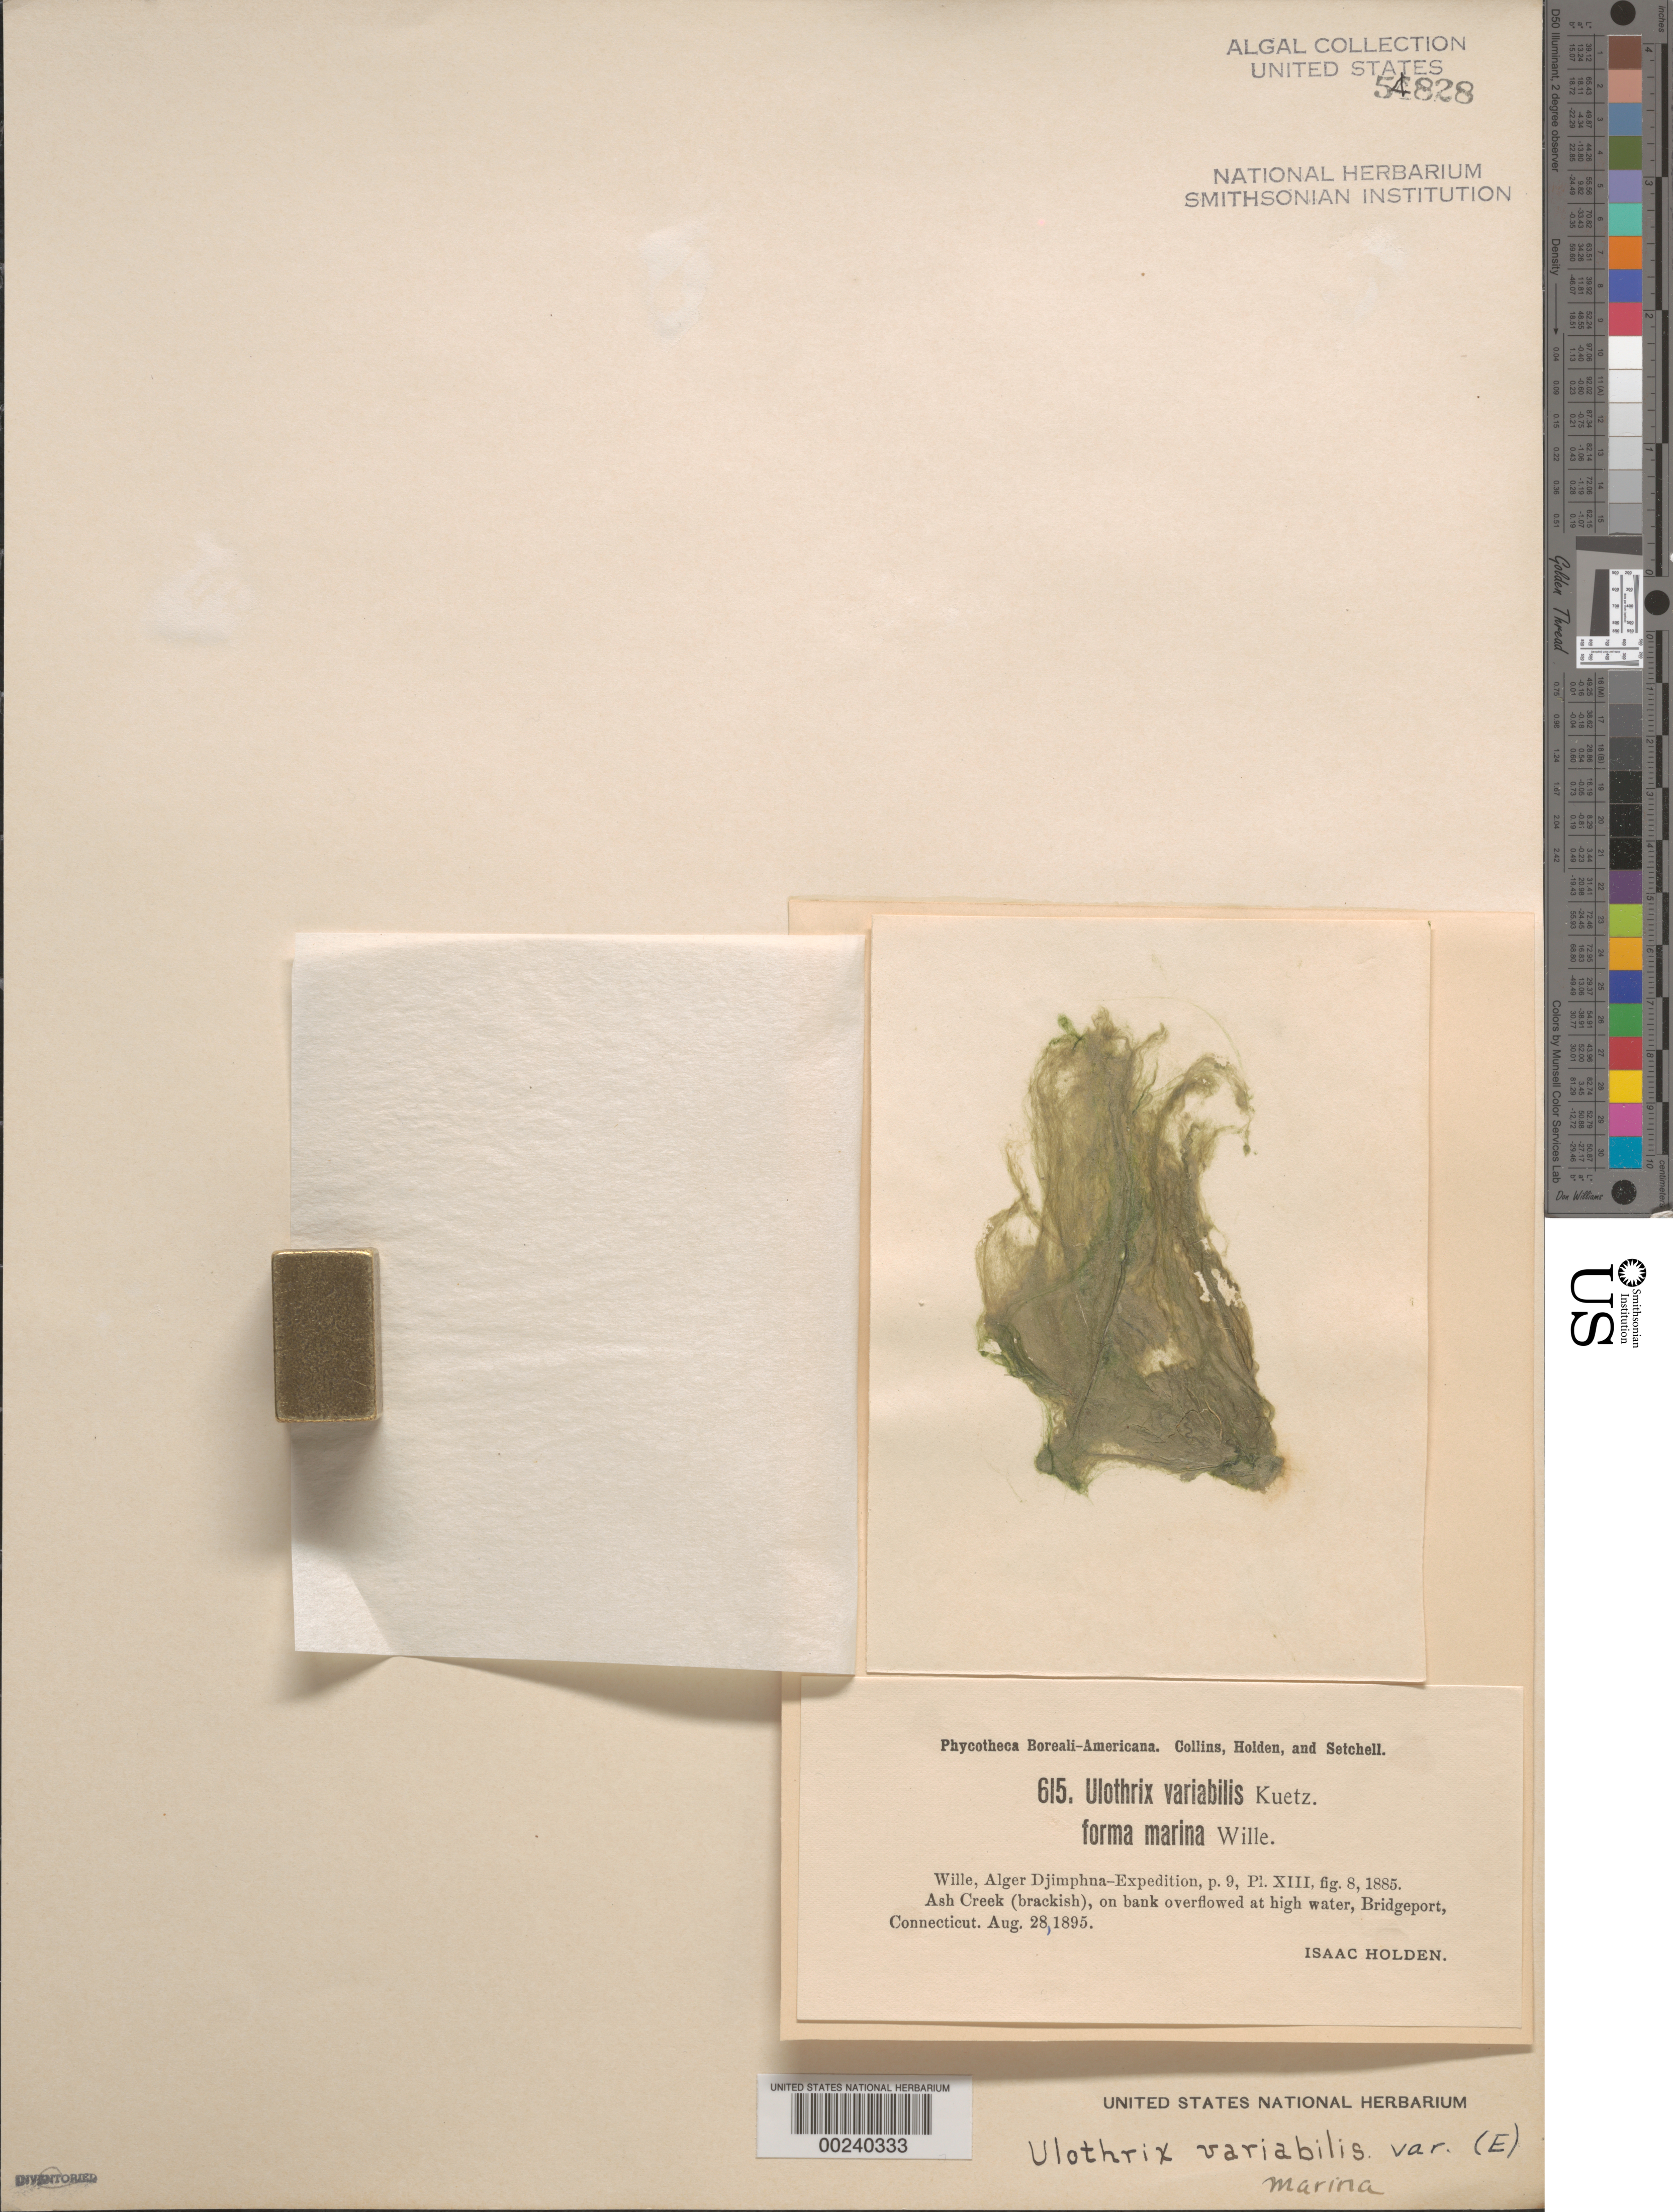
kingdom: Plantae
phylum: Chlorophyta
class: Ulvophyceae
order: Ulotrichales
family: Ulotrichaceae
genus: Ulothrix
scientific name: Ulothrix tenerrima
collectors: I. Holden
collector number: PB-A 615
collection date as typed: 28 Aug 1895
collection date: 1895-08-28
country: United States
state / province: Connecticut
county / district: Fairfield County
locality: Bridgeport, Ash Creek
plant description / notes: Collins, Holden & Setchell, Phycotheca Boreali-Americana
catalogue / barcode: US 54828